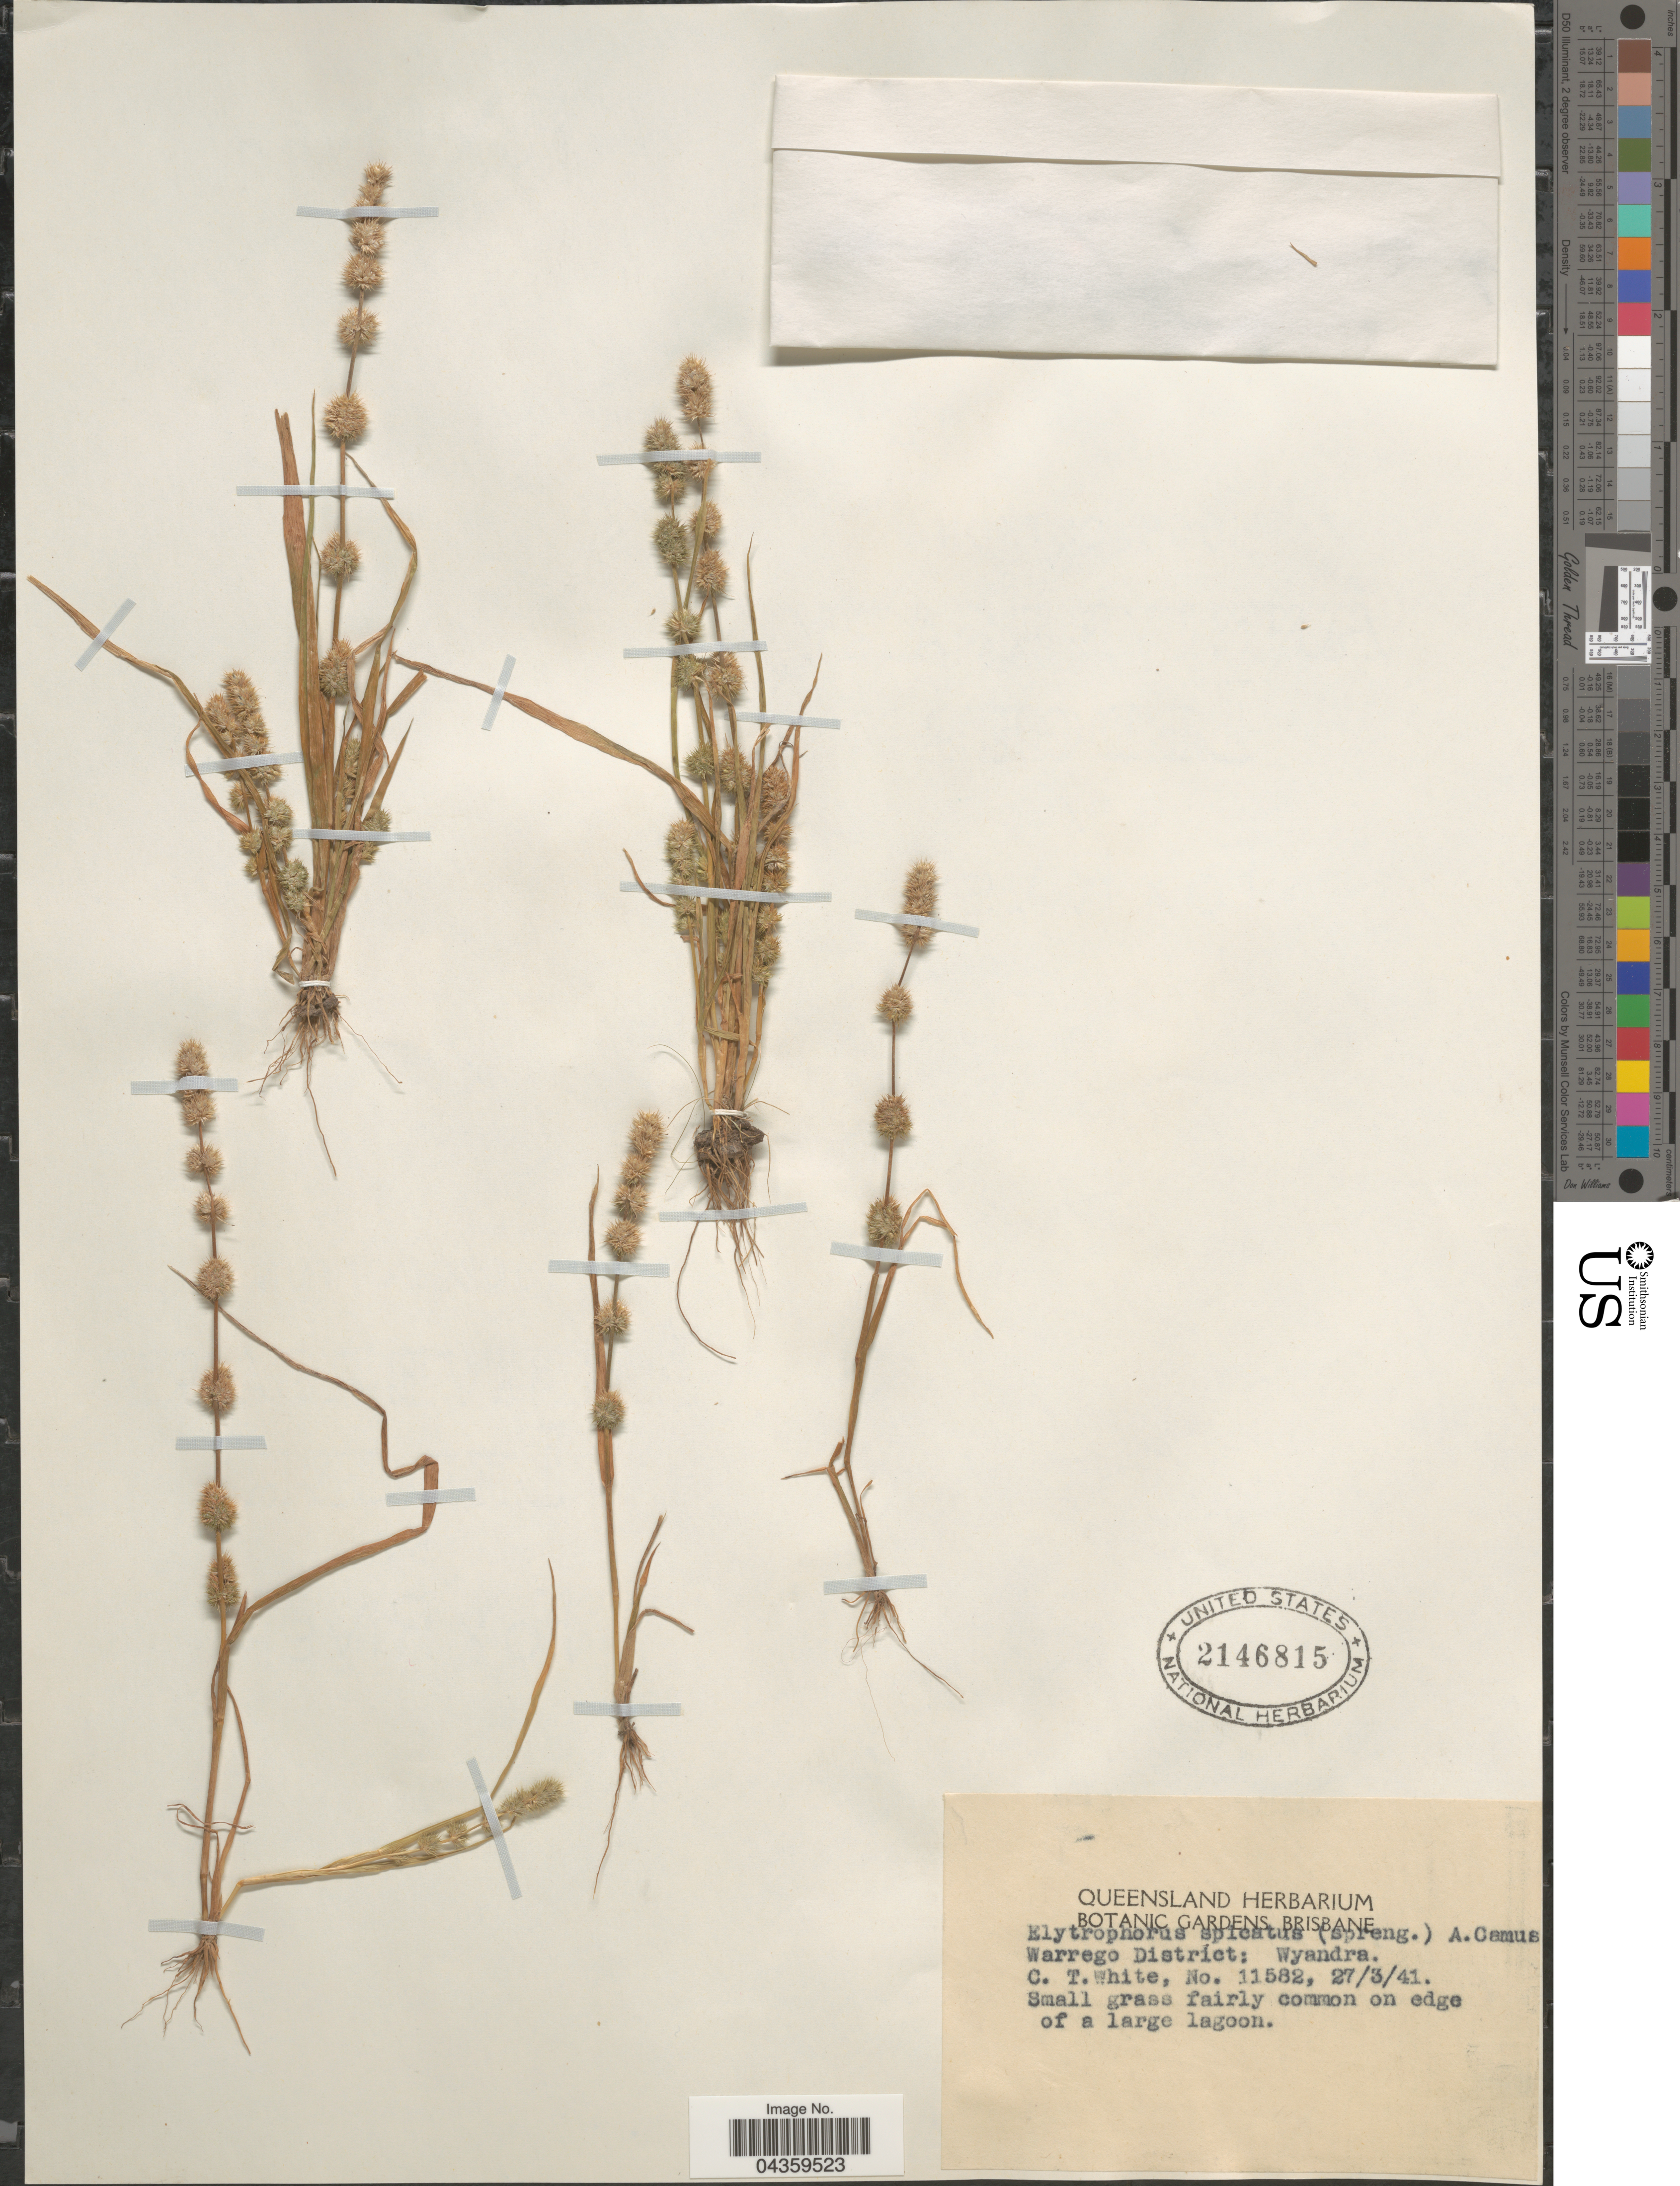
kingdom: Plantae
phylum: Tracheophyta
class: Liliopsida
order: Poales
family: Poaceae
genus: Elytrophorus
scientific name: Elytrophorus spicatus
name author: (Willd.) A. Camus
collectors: C. T. White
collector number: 11582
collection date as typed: Transcribed d/m/y: 27/3/41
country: Australia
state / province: Queensland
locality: Warrego District: Wyandra.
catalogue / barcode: US 2146815